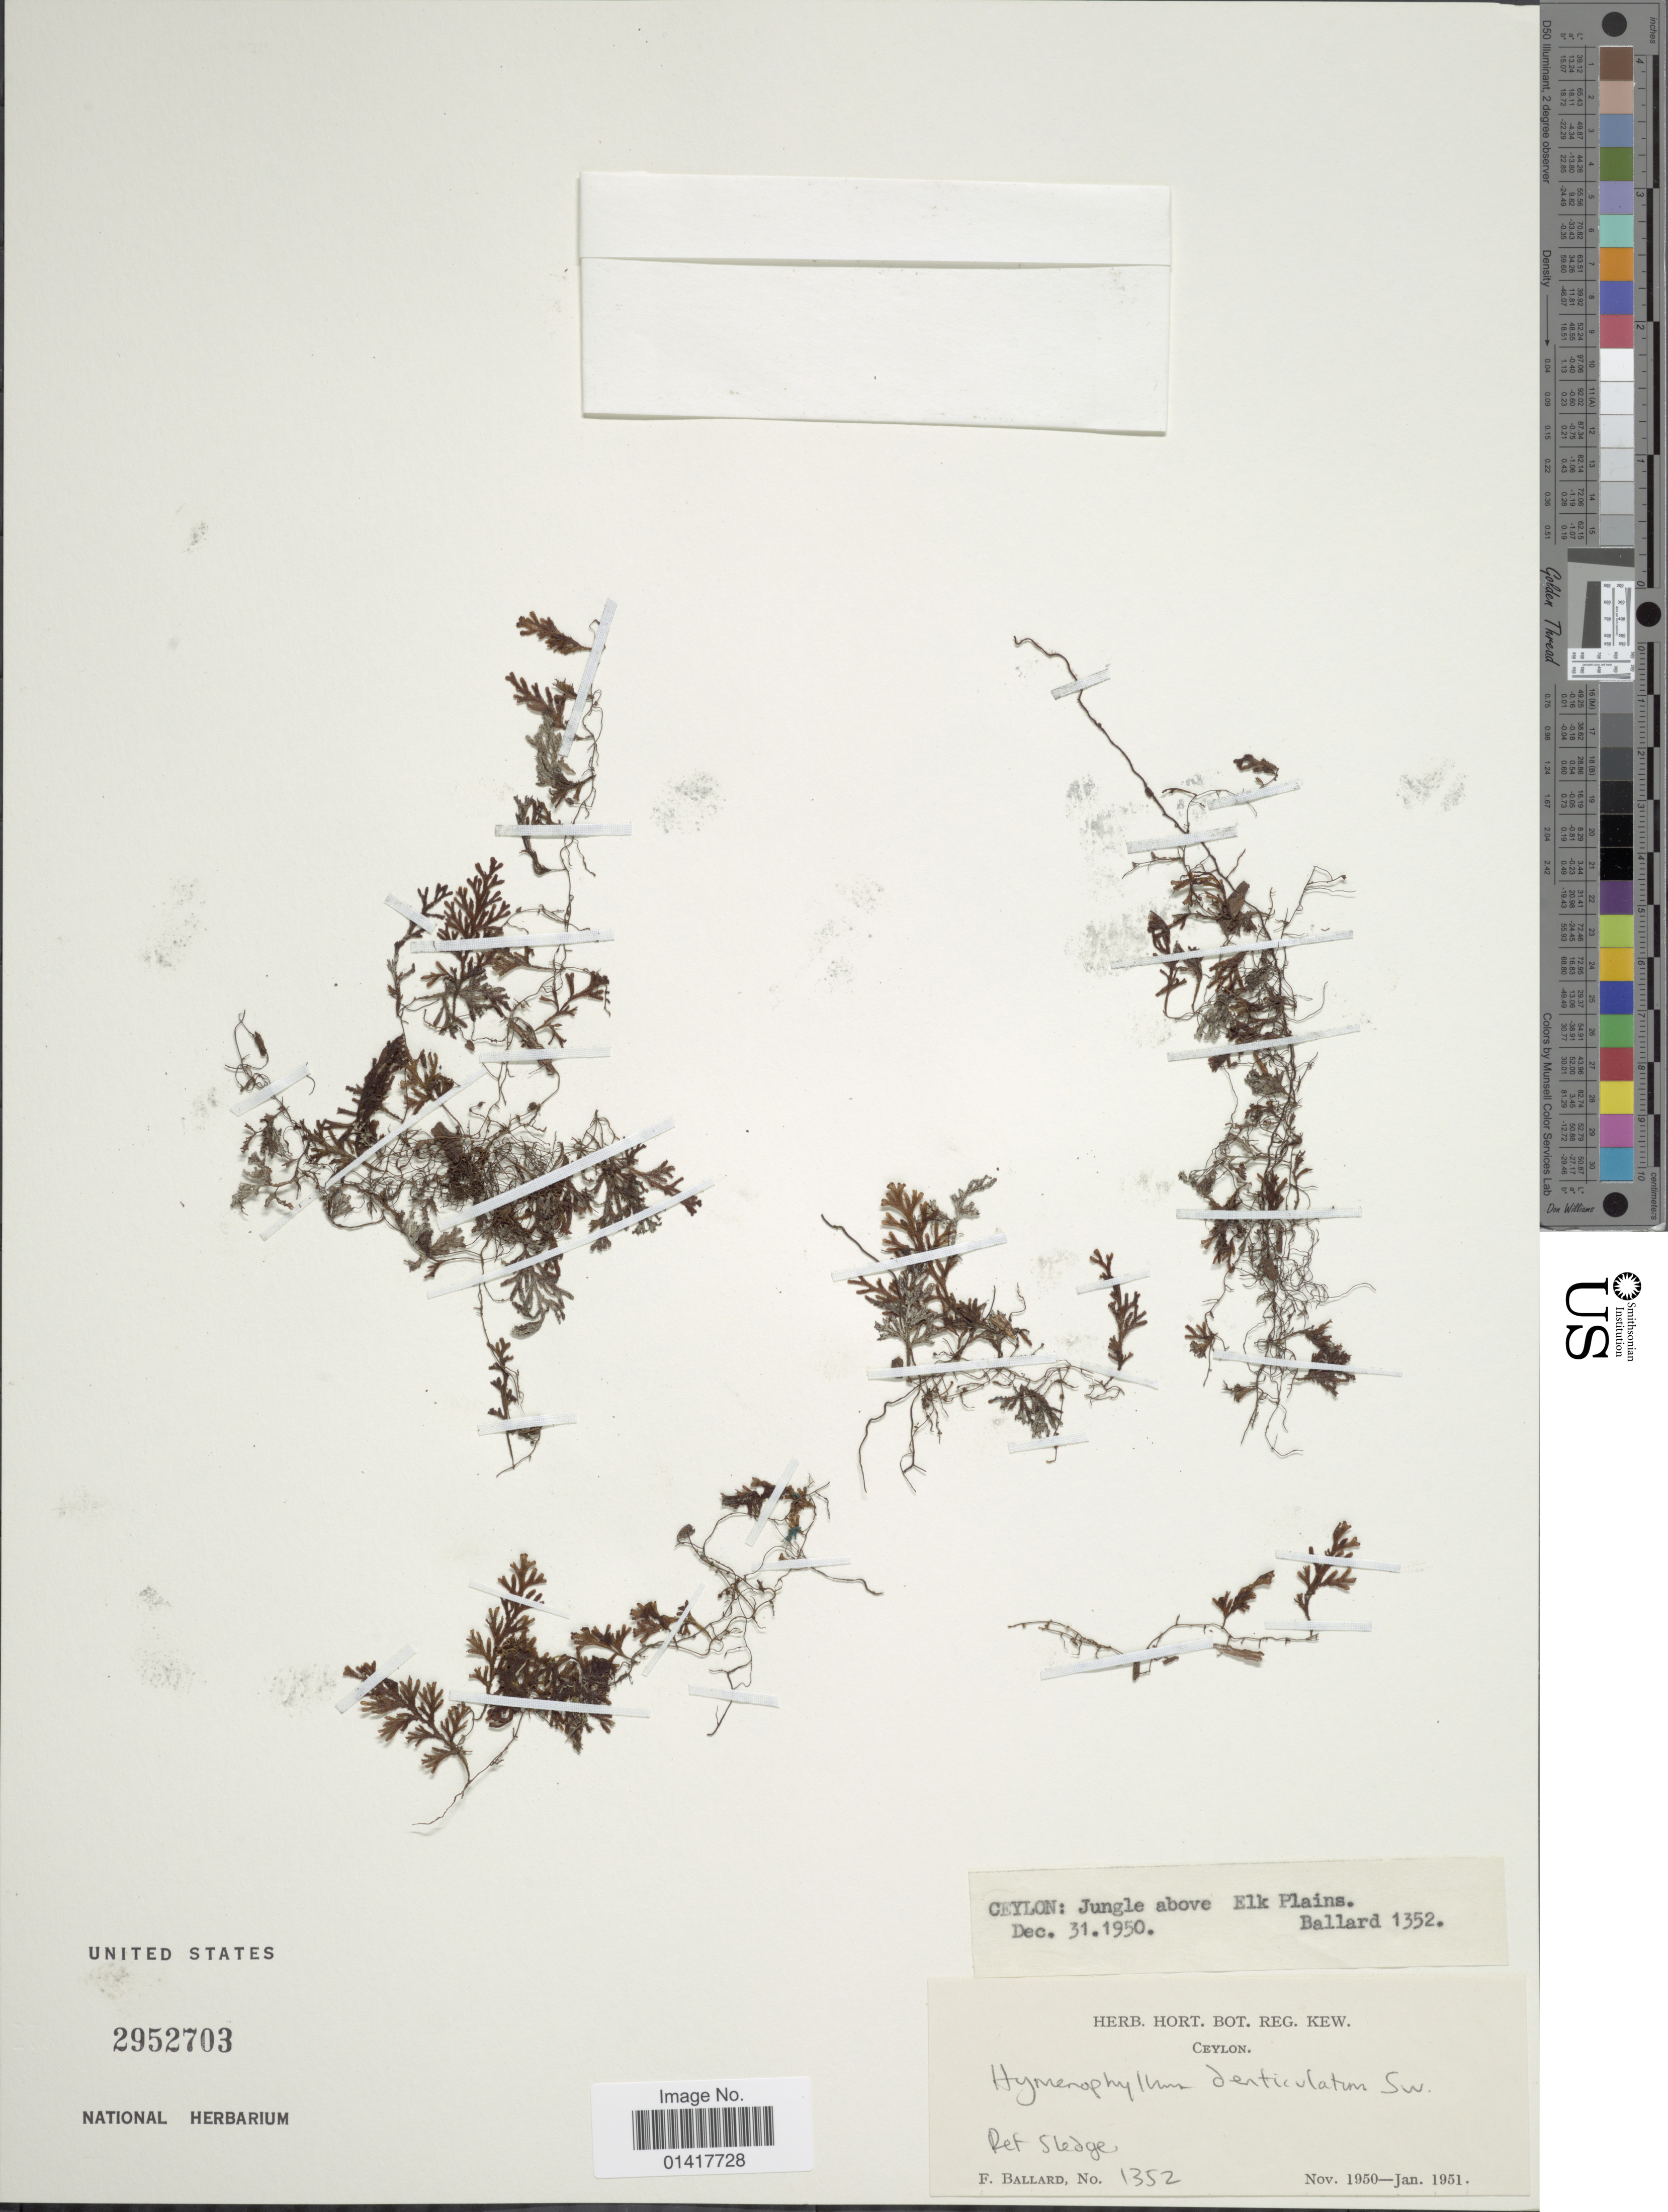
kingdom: Plantae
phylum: Tracheophyta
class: Polypodiopsida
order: Hymenophyllales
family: Hymenophyllaceae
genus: Hymenophyllum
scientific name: Hymenophyllum denticulatum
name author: Sw.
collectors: F. Ballard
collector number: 1352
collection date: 1950-11/1951-01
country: Sri Lanka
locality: Jungle above El Plains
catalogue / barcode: US 2952703